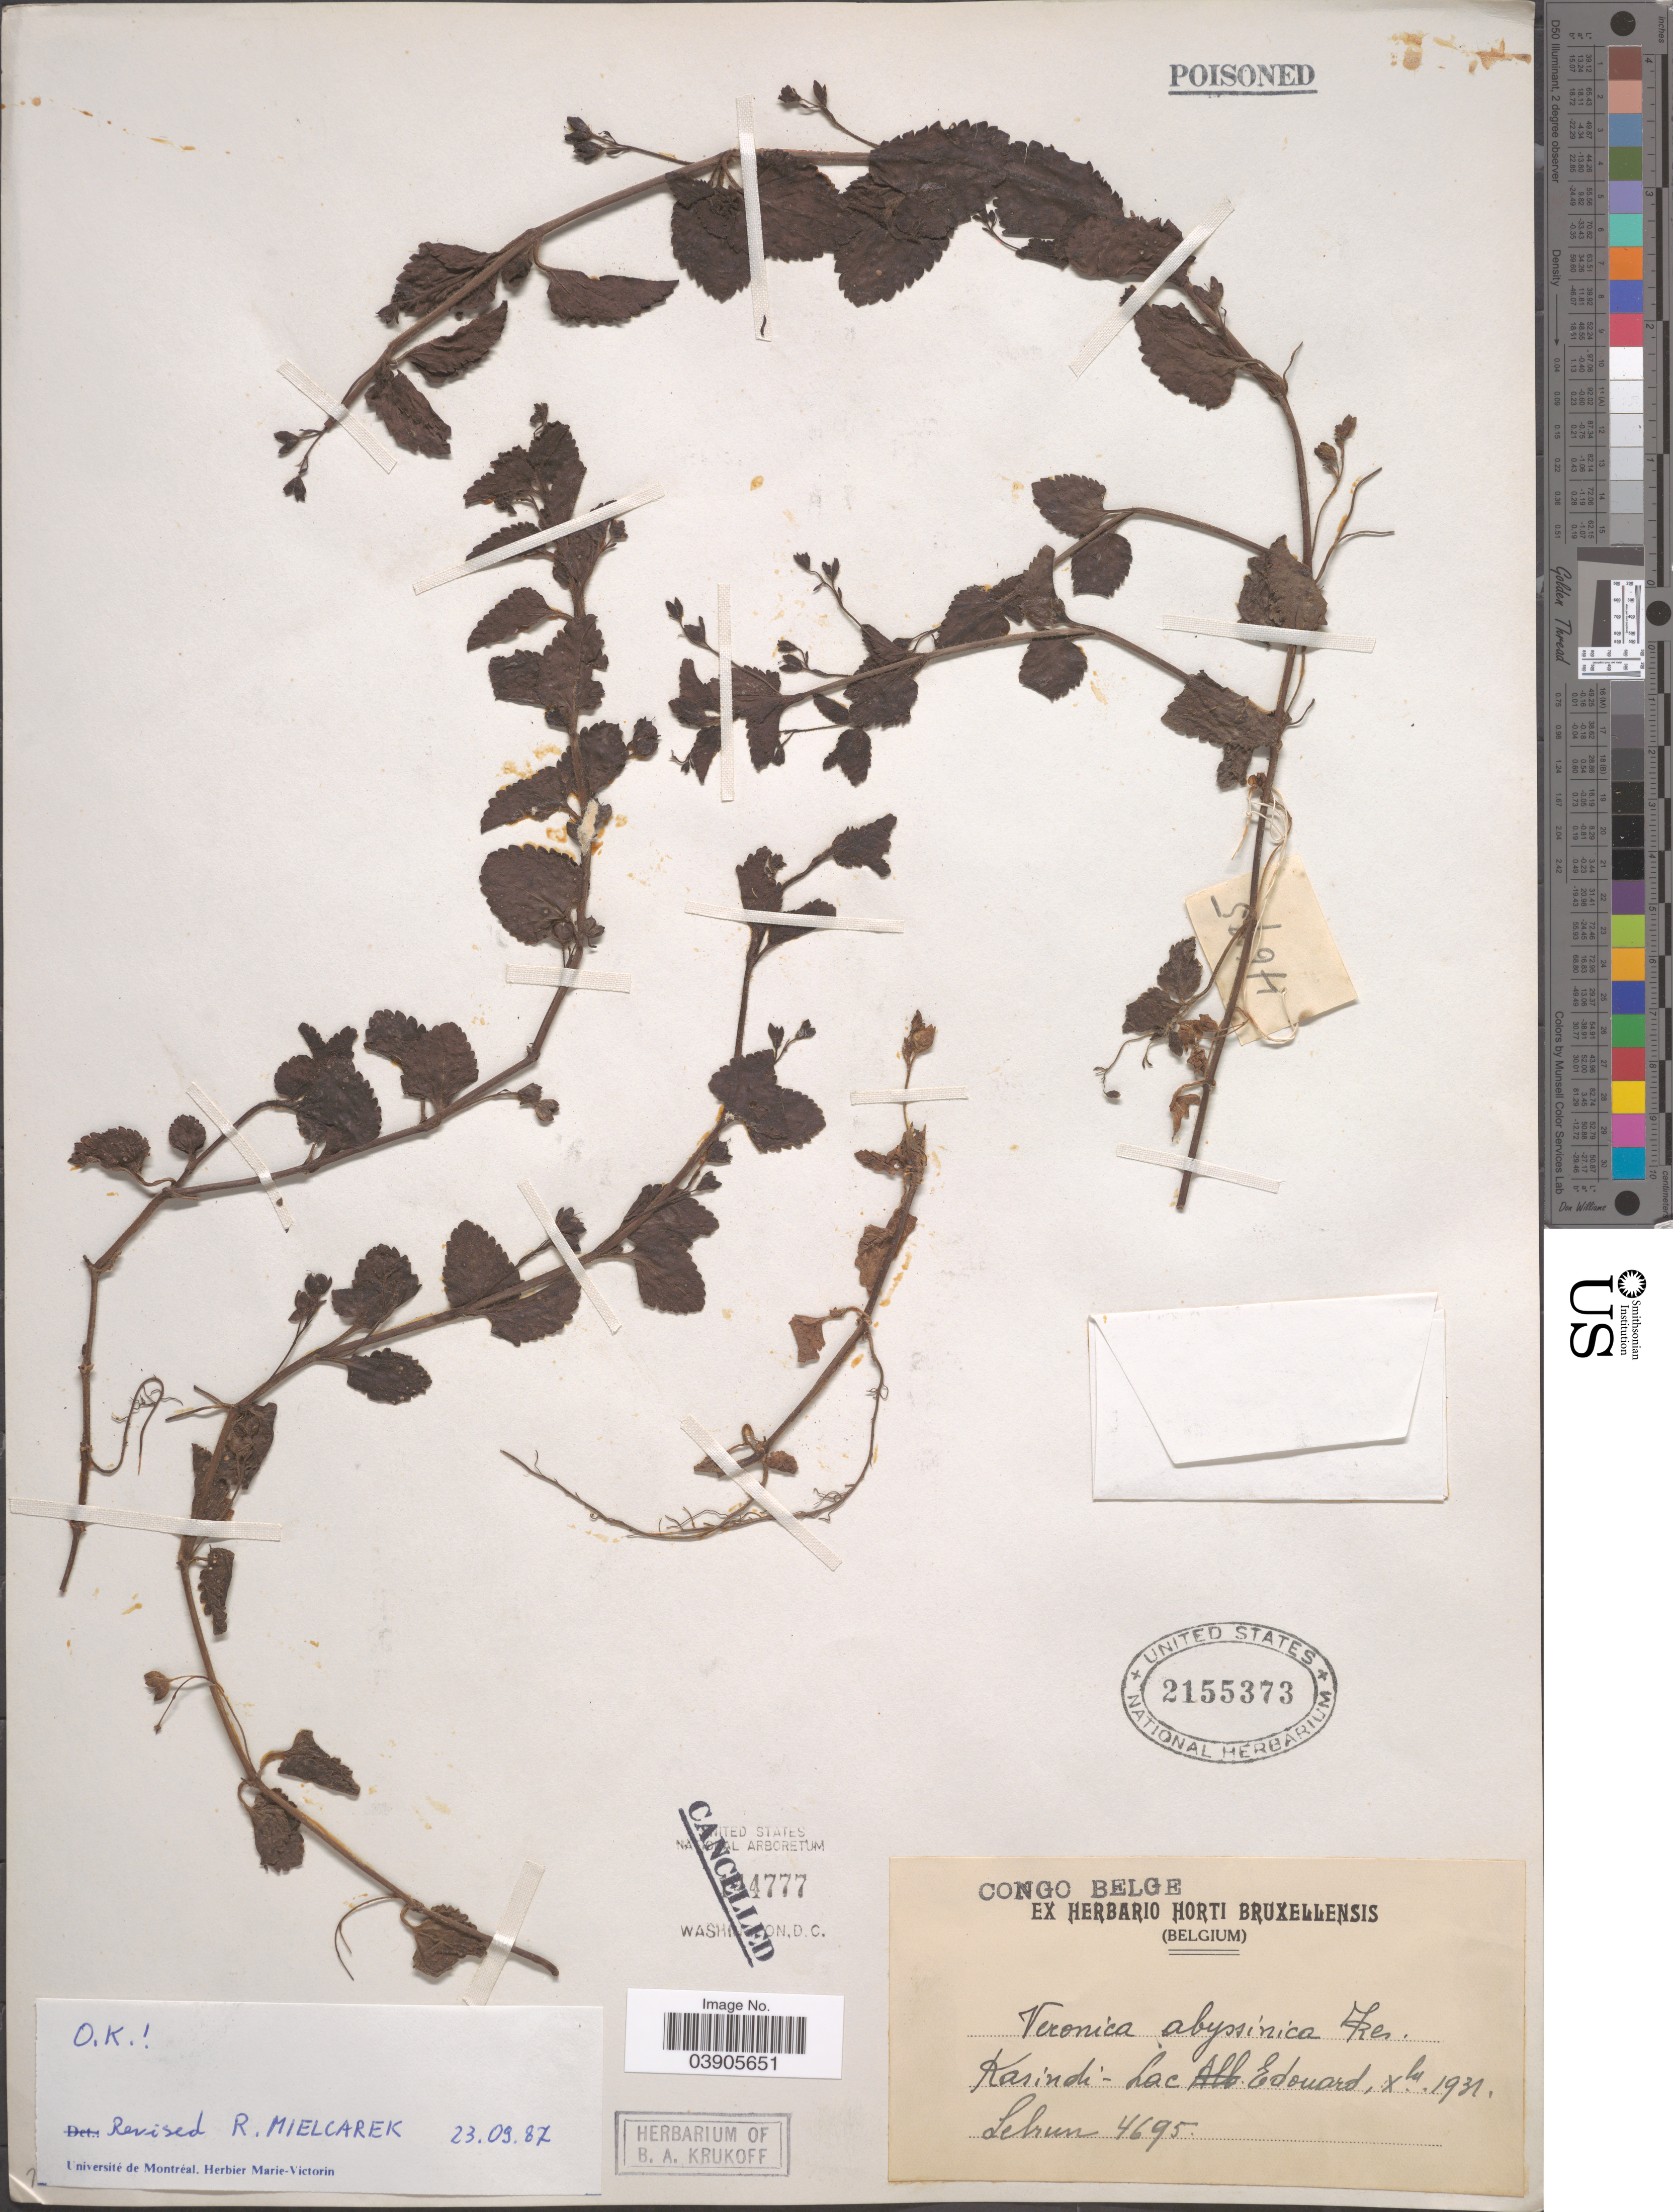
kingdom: Plantae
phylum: Tracheophyta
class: Magnoliopsida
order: Lamiales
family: Plantaginaceae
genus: Veronica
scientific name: Veronica abyssinica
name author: Fresen.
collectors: J.A. Lebrun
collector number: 4695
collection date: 1931-10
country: Congo, Democratic Republic of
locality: Congo Belge. Karindi - Lac Edouard.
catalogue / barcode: US 2155373